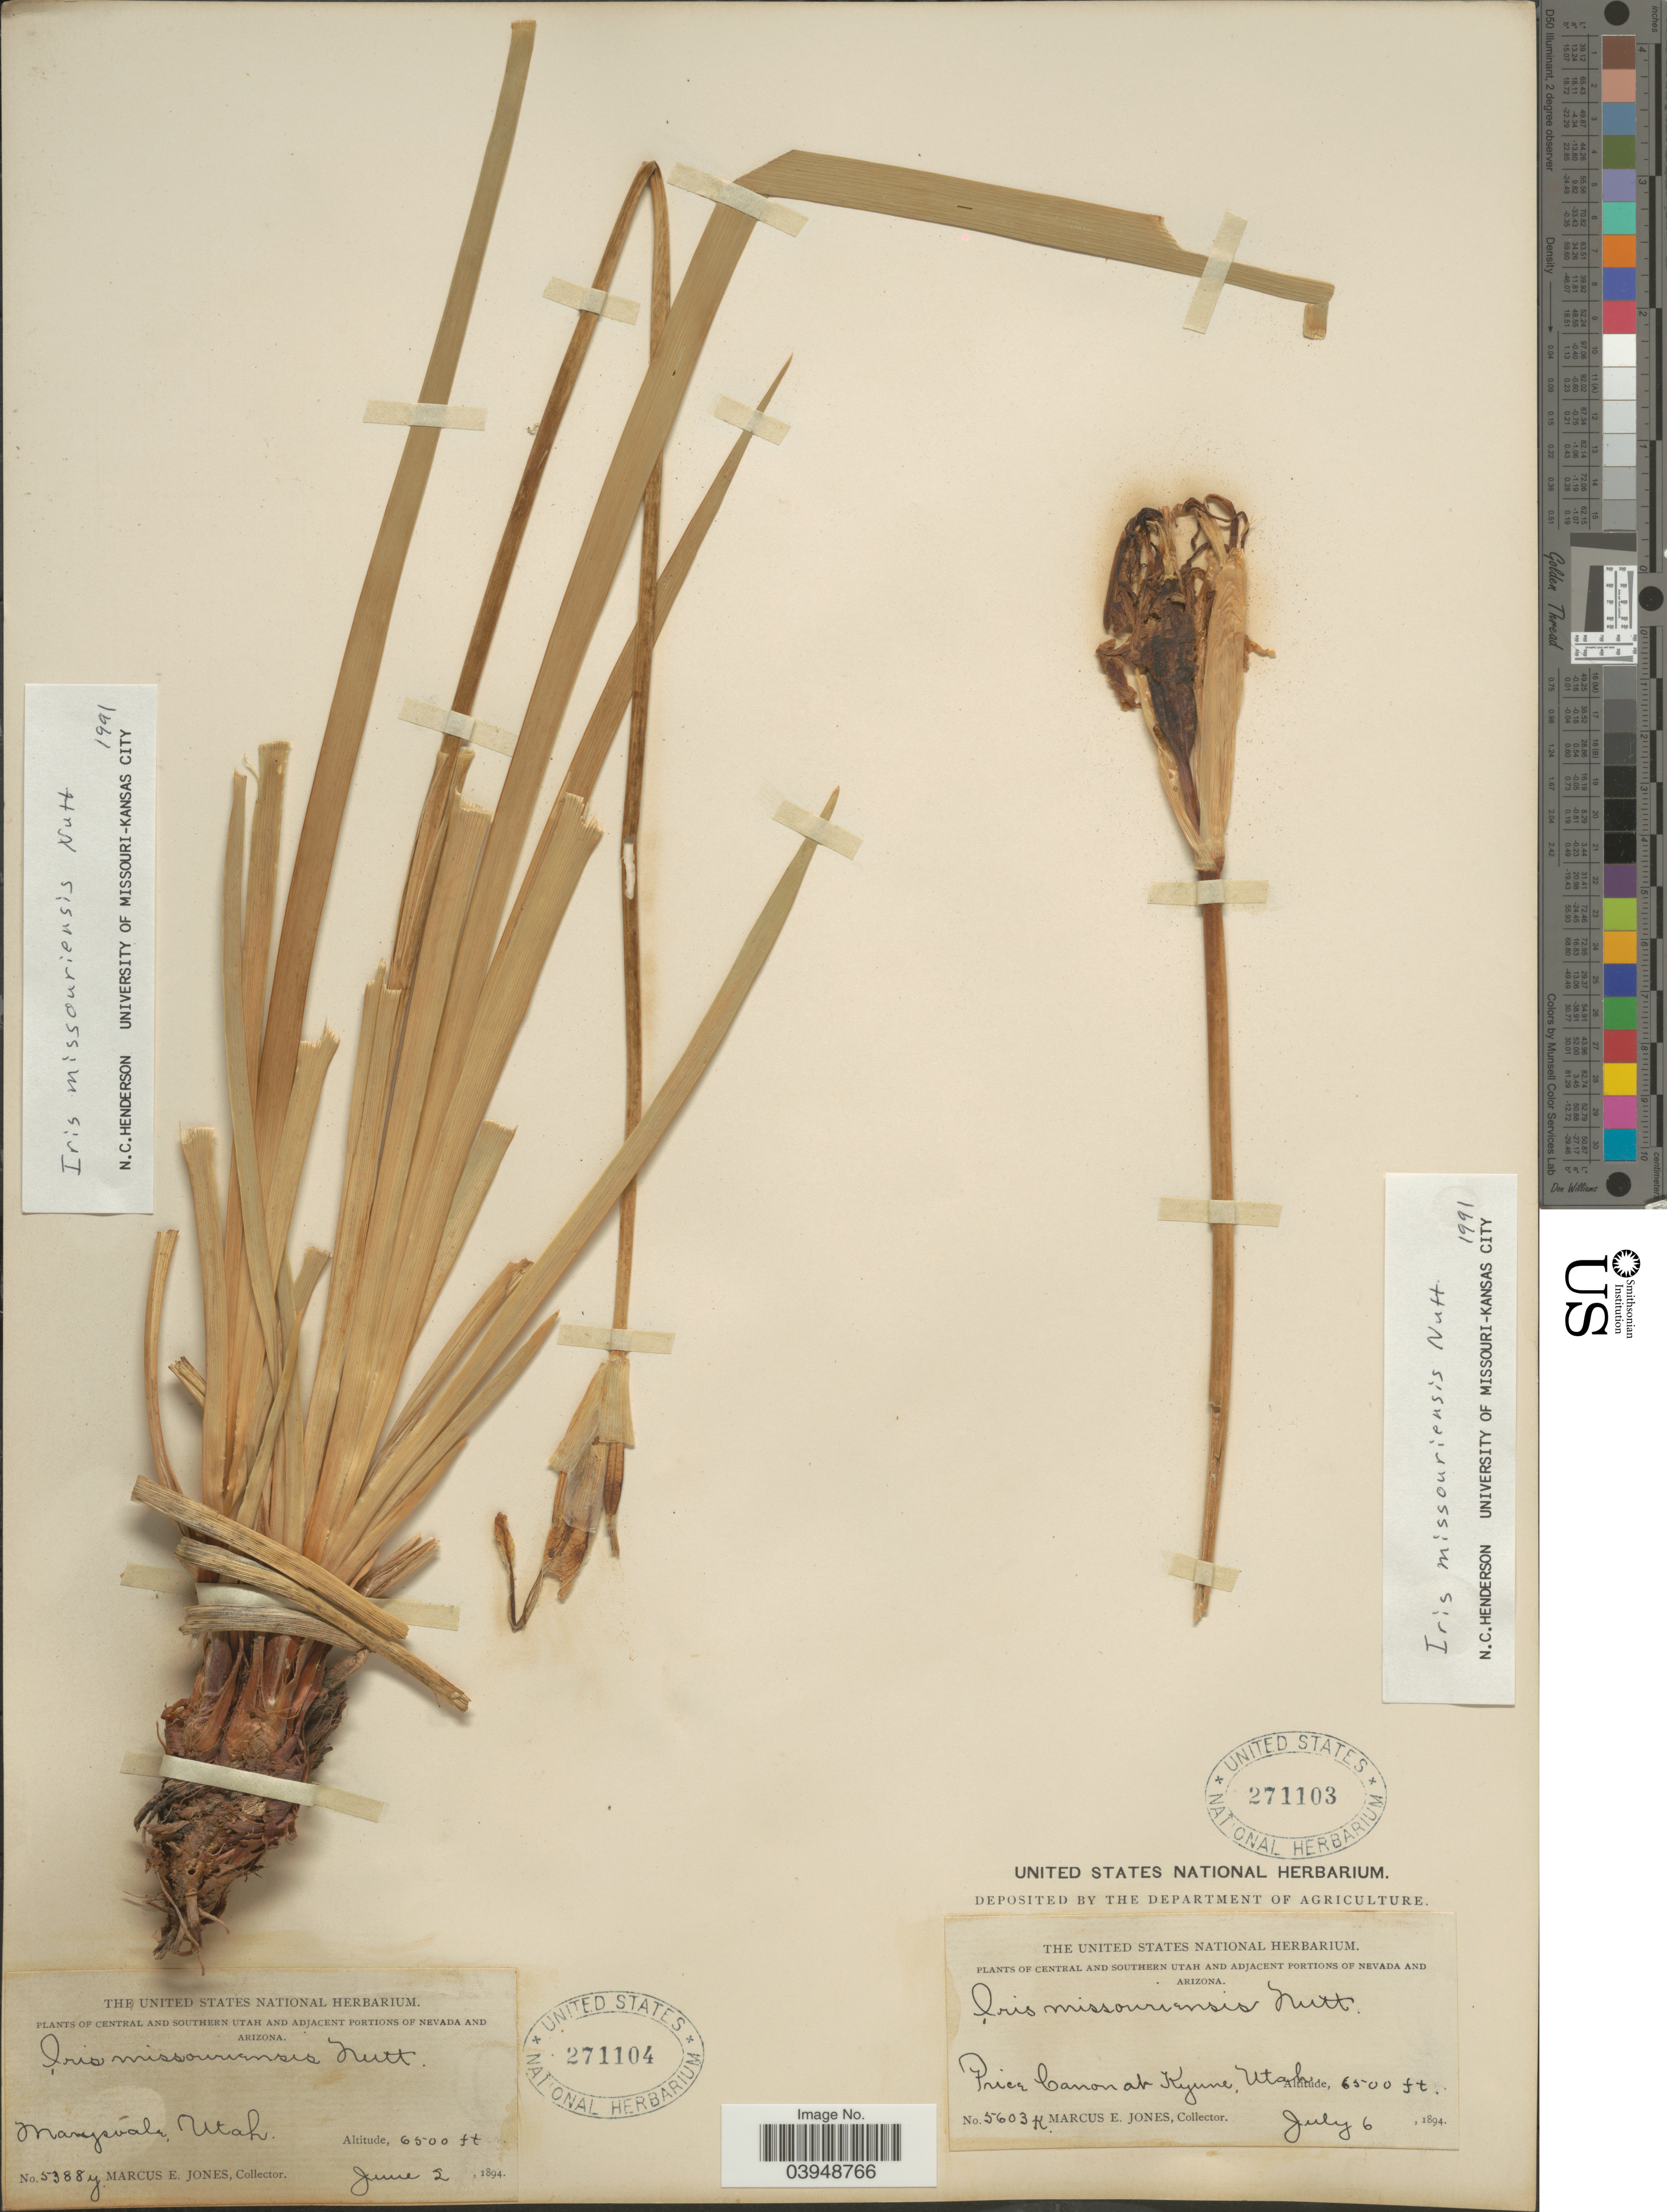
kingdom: Plantae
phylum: Tracheophyta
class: Liliopsida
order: Asparagales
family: Iridaceae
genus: Iris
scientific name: Iris missouriensis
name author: Nutt.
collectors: M. E. Jones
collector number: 5603K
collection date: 1894-07-06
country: United States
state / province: Utah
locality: Central and Southern Utah. Price Canon at Kyune.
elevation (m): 1981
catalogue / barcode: US 271103